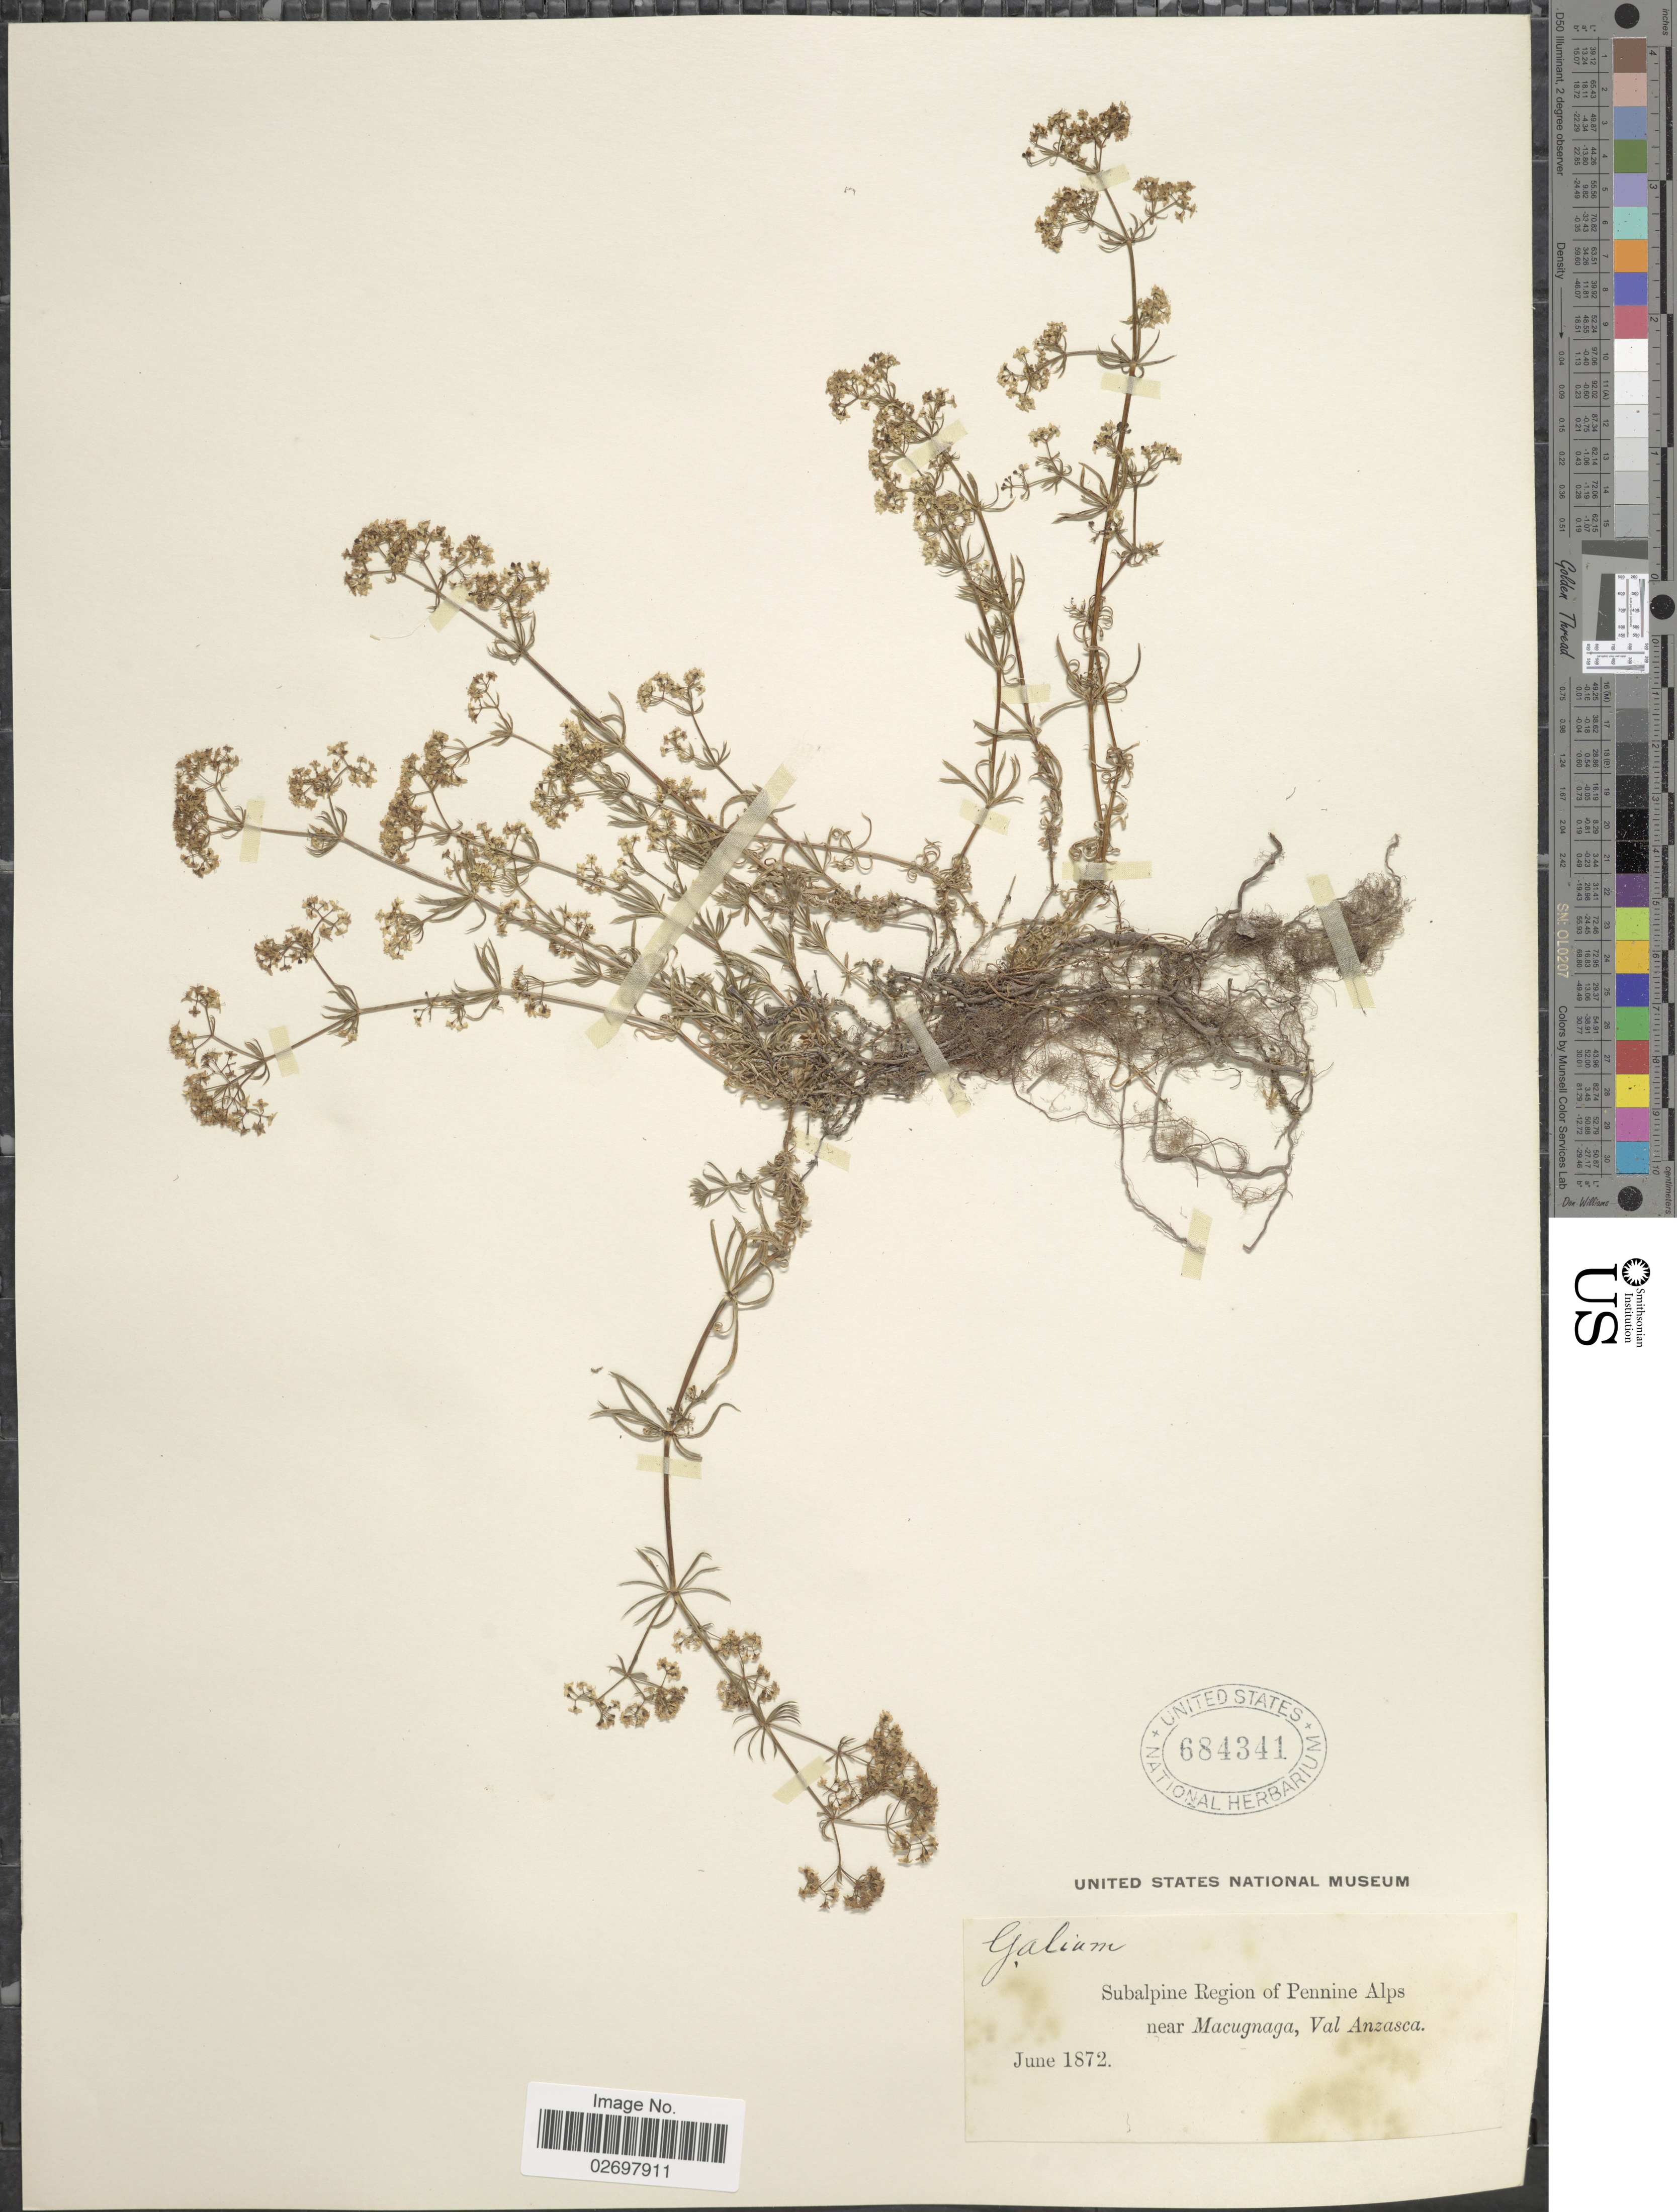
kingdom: Plantae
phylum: Tracheophyta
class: Magnoliopsida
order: Gentianales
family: Rubiaceae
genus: Galium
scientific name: Galium sp.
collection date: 1872-06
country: Italy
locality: Subalpine Region of Pennine Alps near Macugnaga, Val Anzasca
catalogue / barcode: US 684341